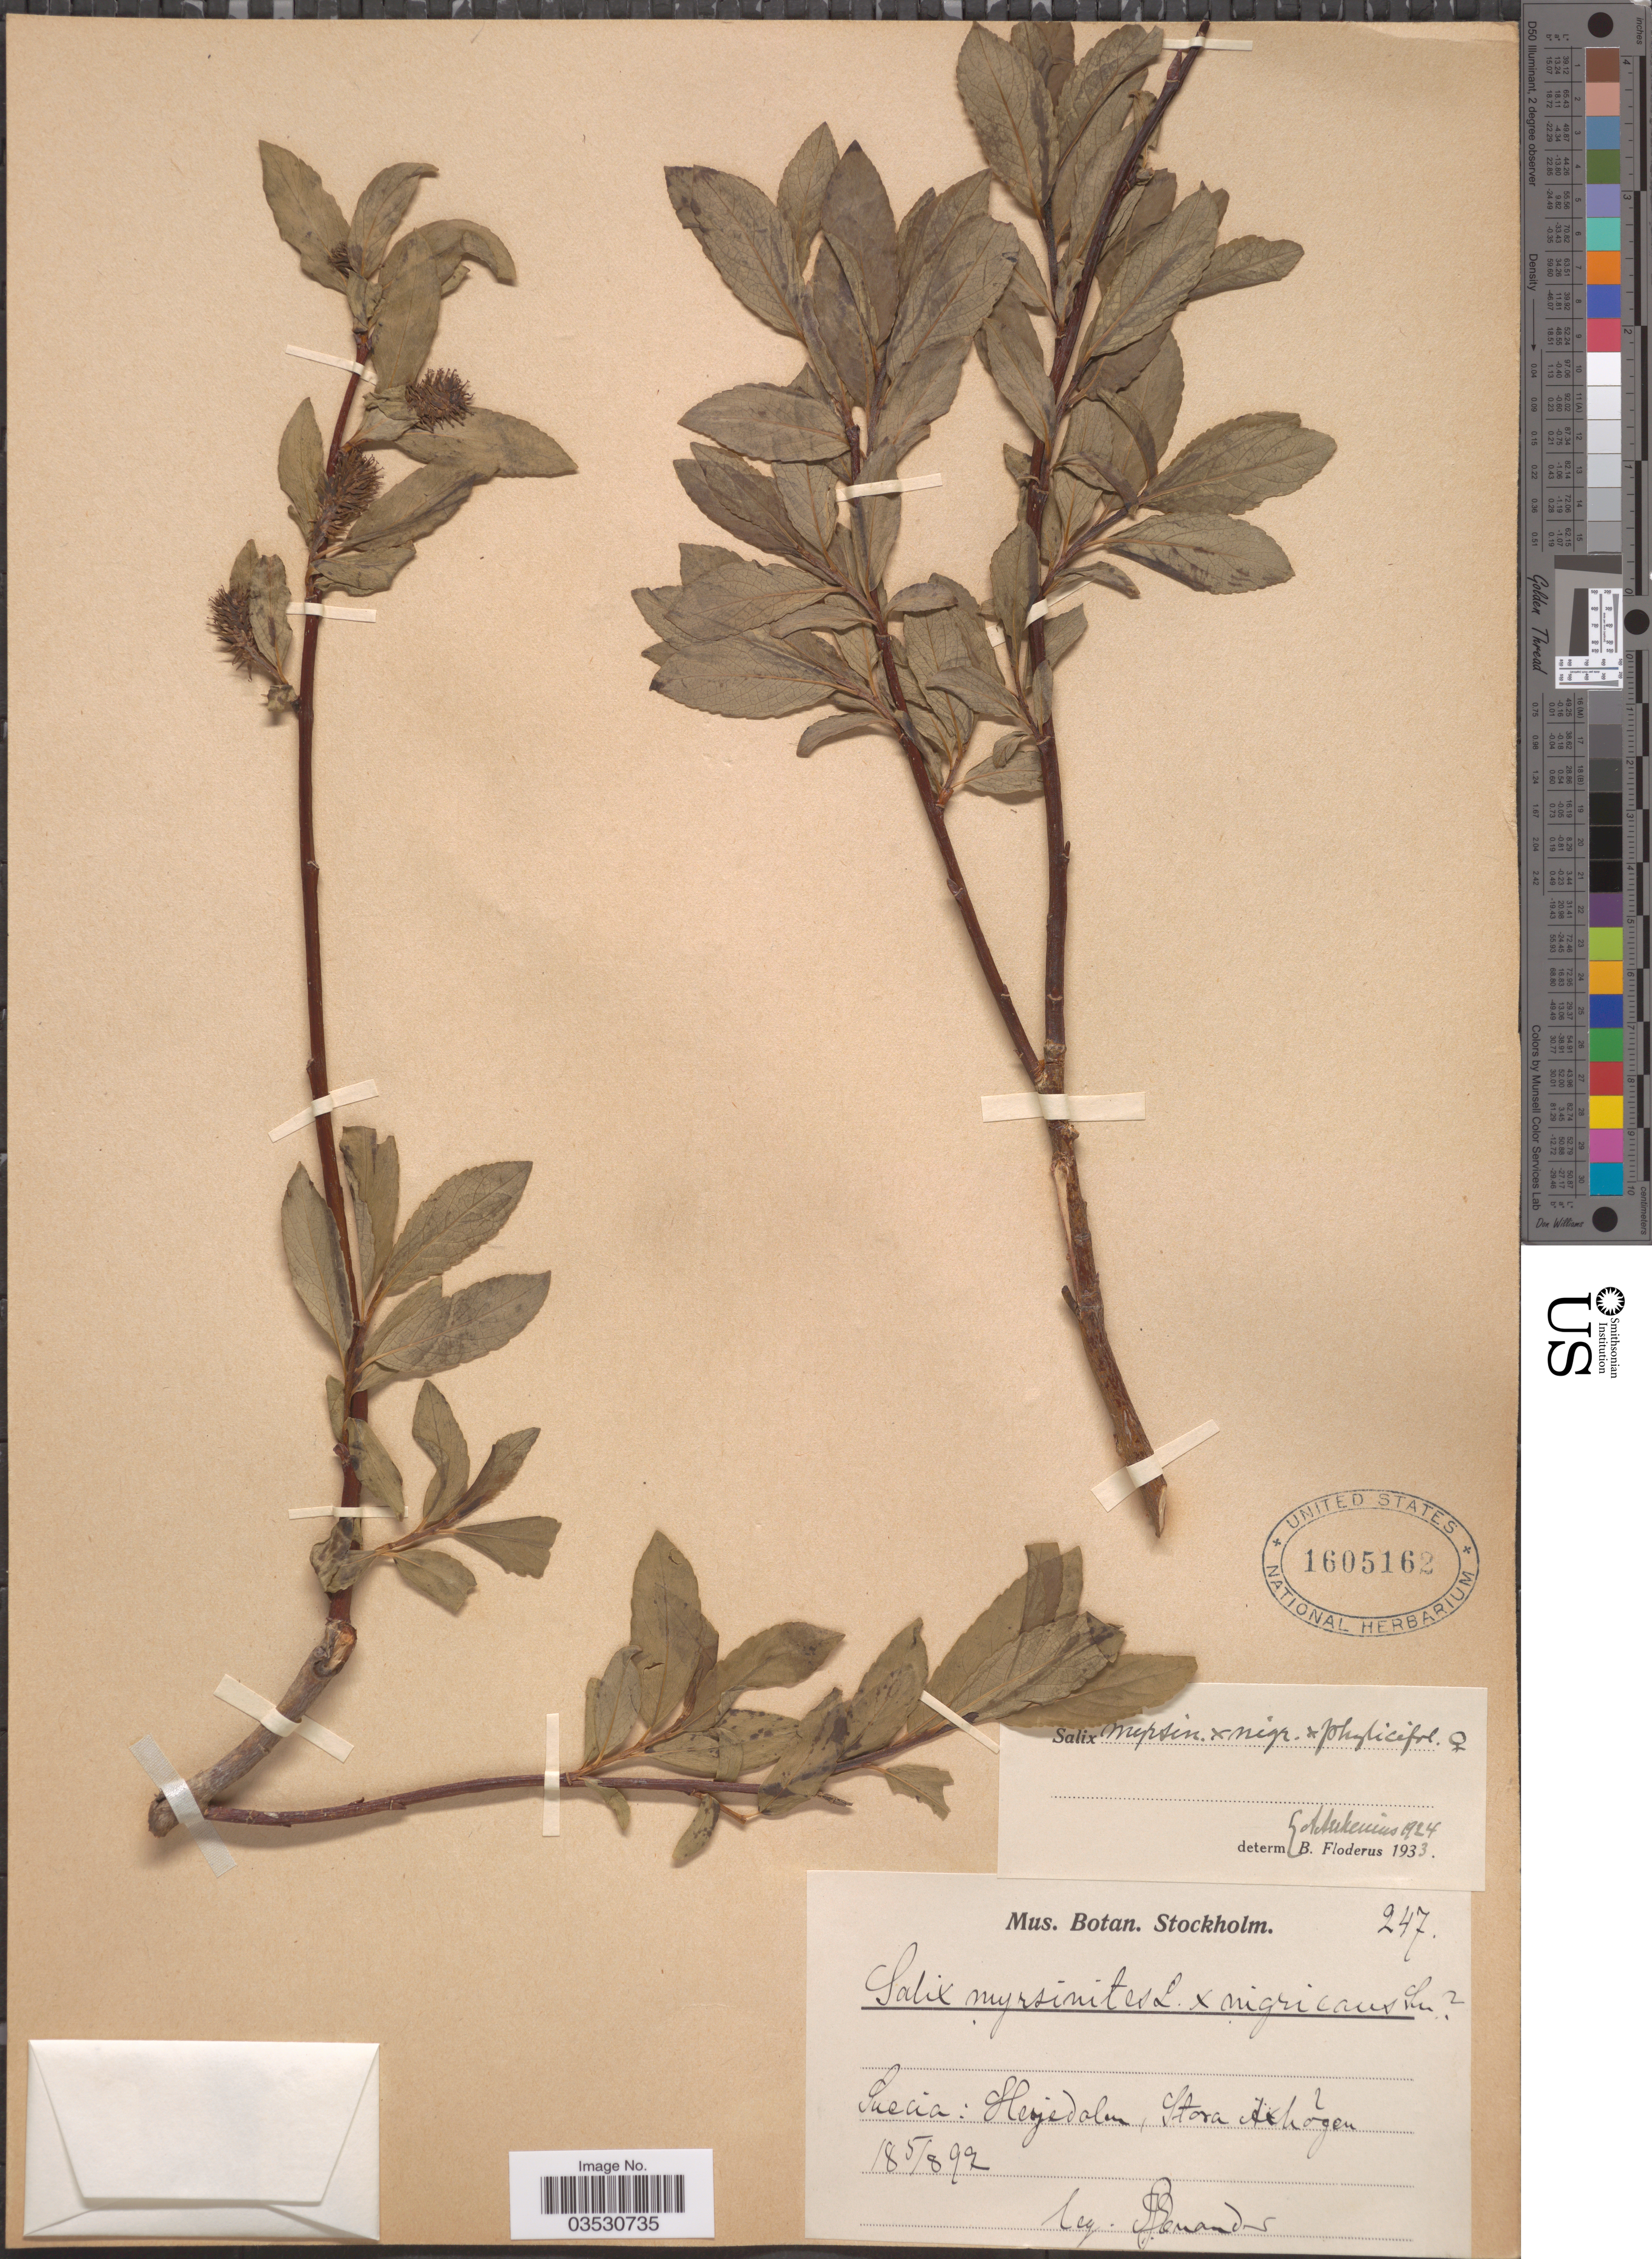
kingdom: Plantae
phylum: Tracheophyta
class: Magnoliopsida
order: Malpighiales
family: Salicaceae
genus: Salix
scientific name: Salix myrsinites x S. nigricans Sm. x S. phylicifolia L.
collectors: S. Enander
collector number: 247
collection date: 1897-08-05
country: Sweden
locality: Suecia: Herjedalen, Stora Axhógen.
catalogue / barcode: US 1605162